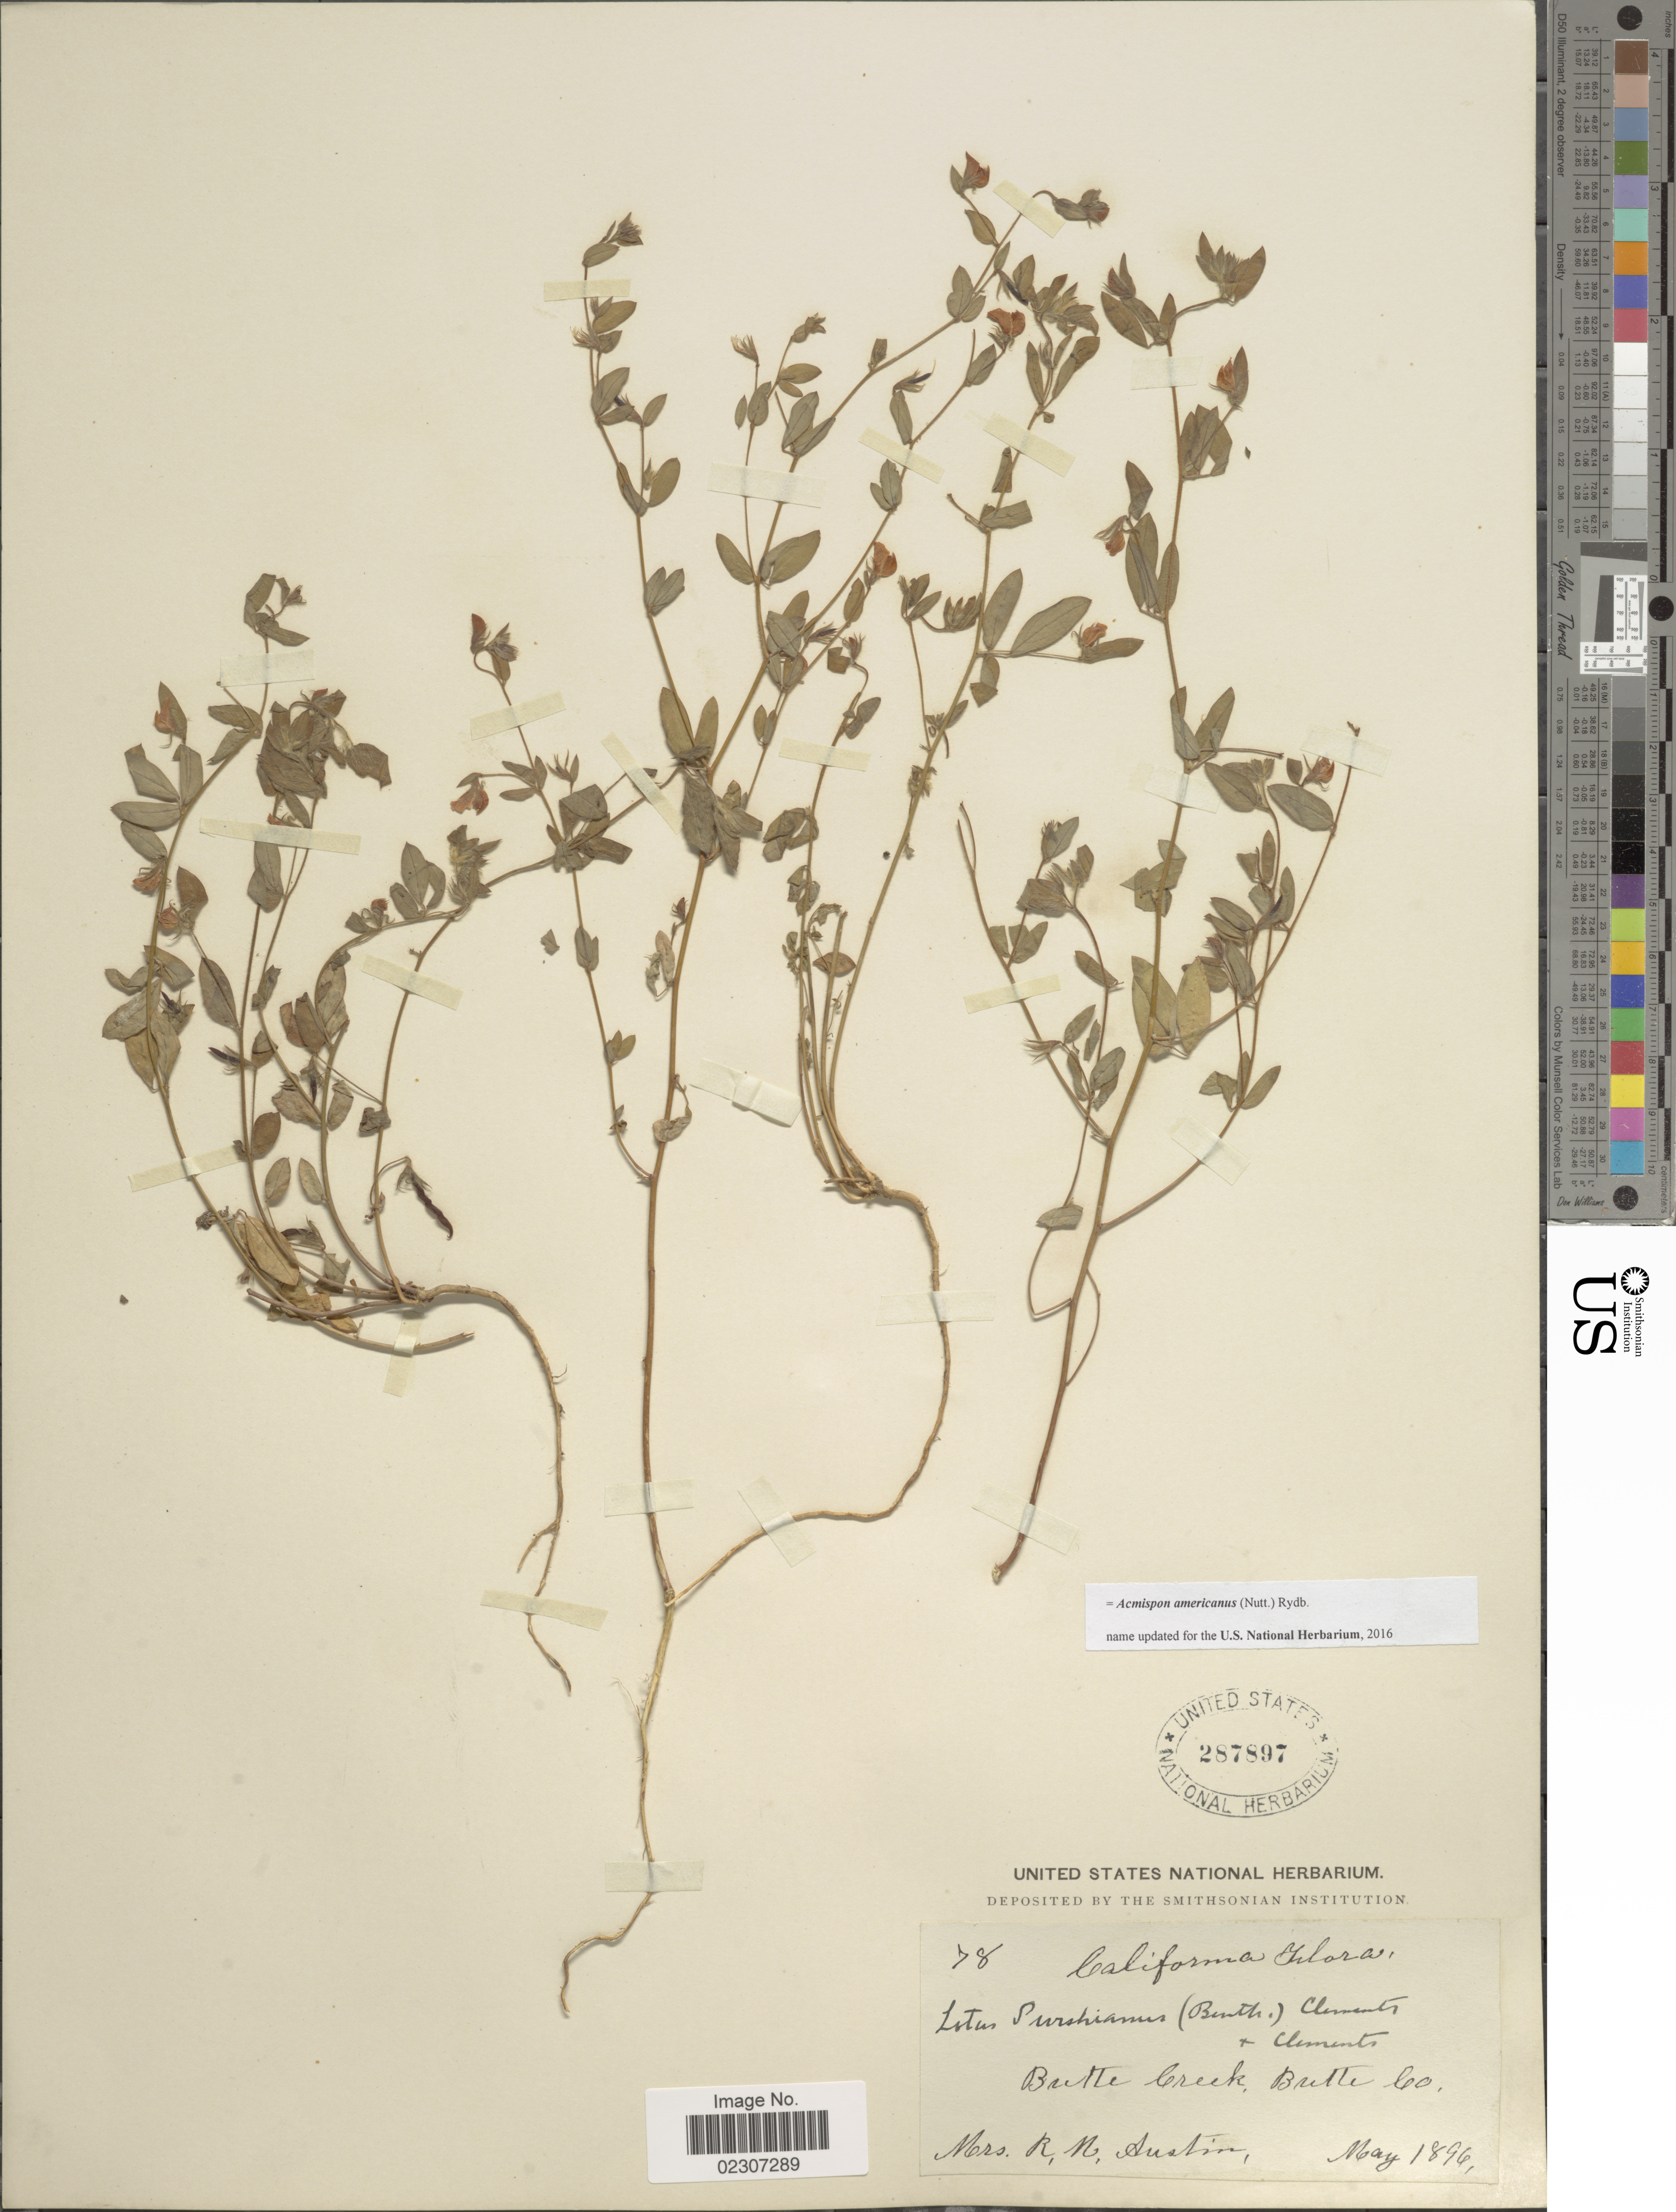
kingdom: Plantae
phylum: Tracheophyta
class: Magnoliopsida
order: Fabales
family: Fabaceae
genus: Acmispon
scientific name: Acmispon americanus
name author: (Nutt.) Rydb.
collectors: R. Austin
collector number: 78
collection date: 1896-05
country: United States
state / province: California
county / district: Butte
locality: California, Vutte Creek, Butte Co.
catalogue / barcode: US 287897